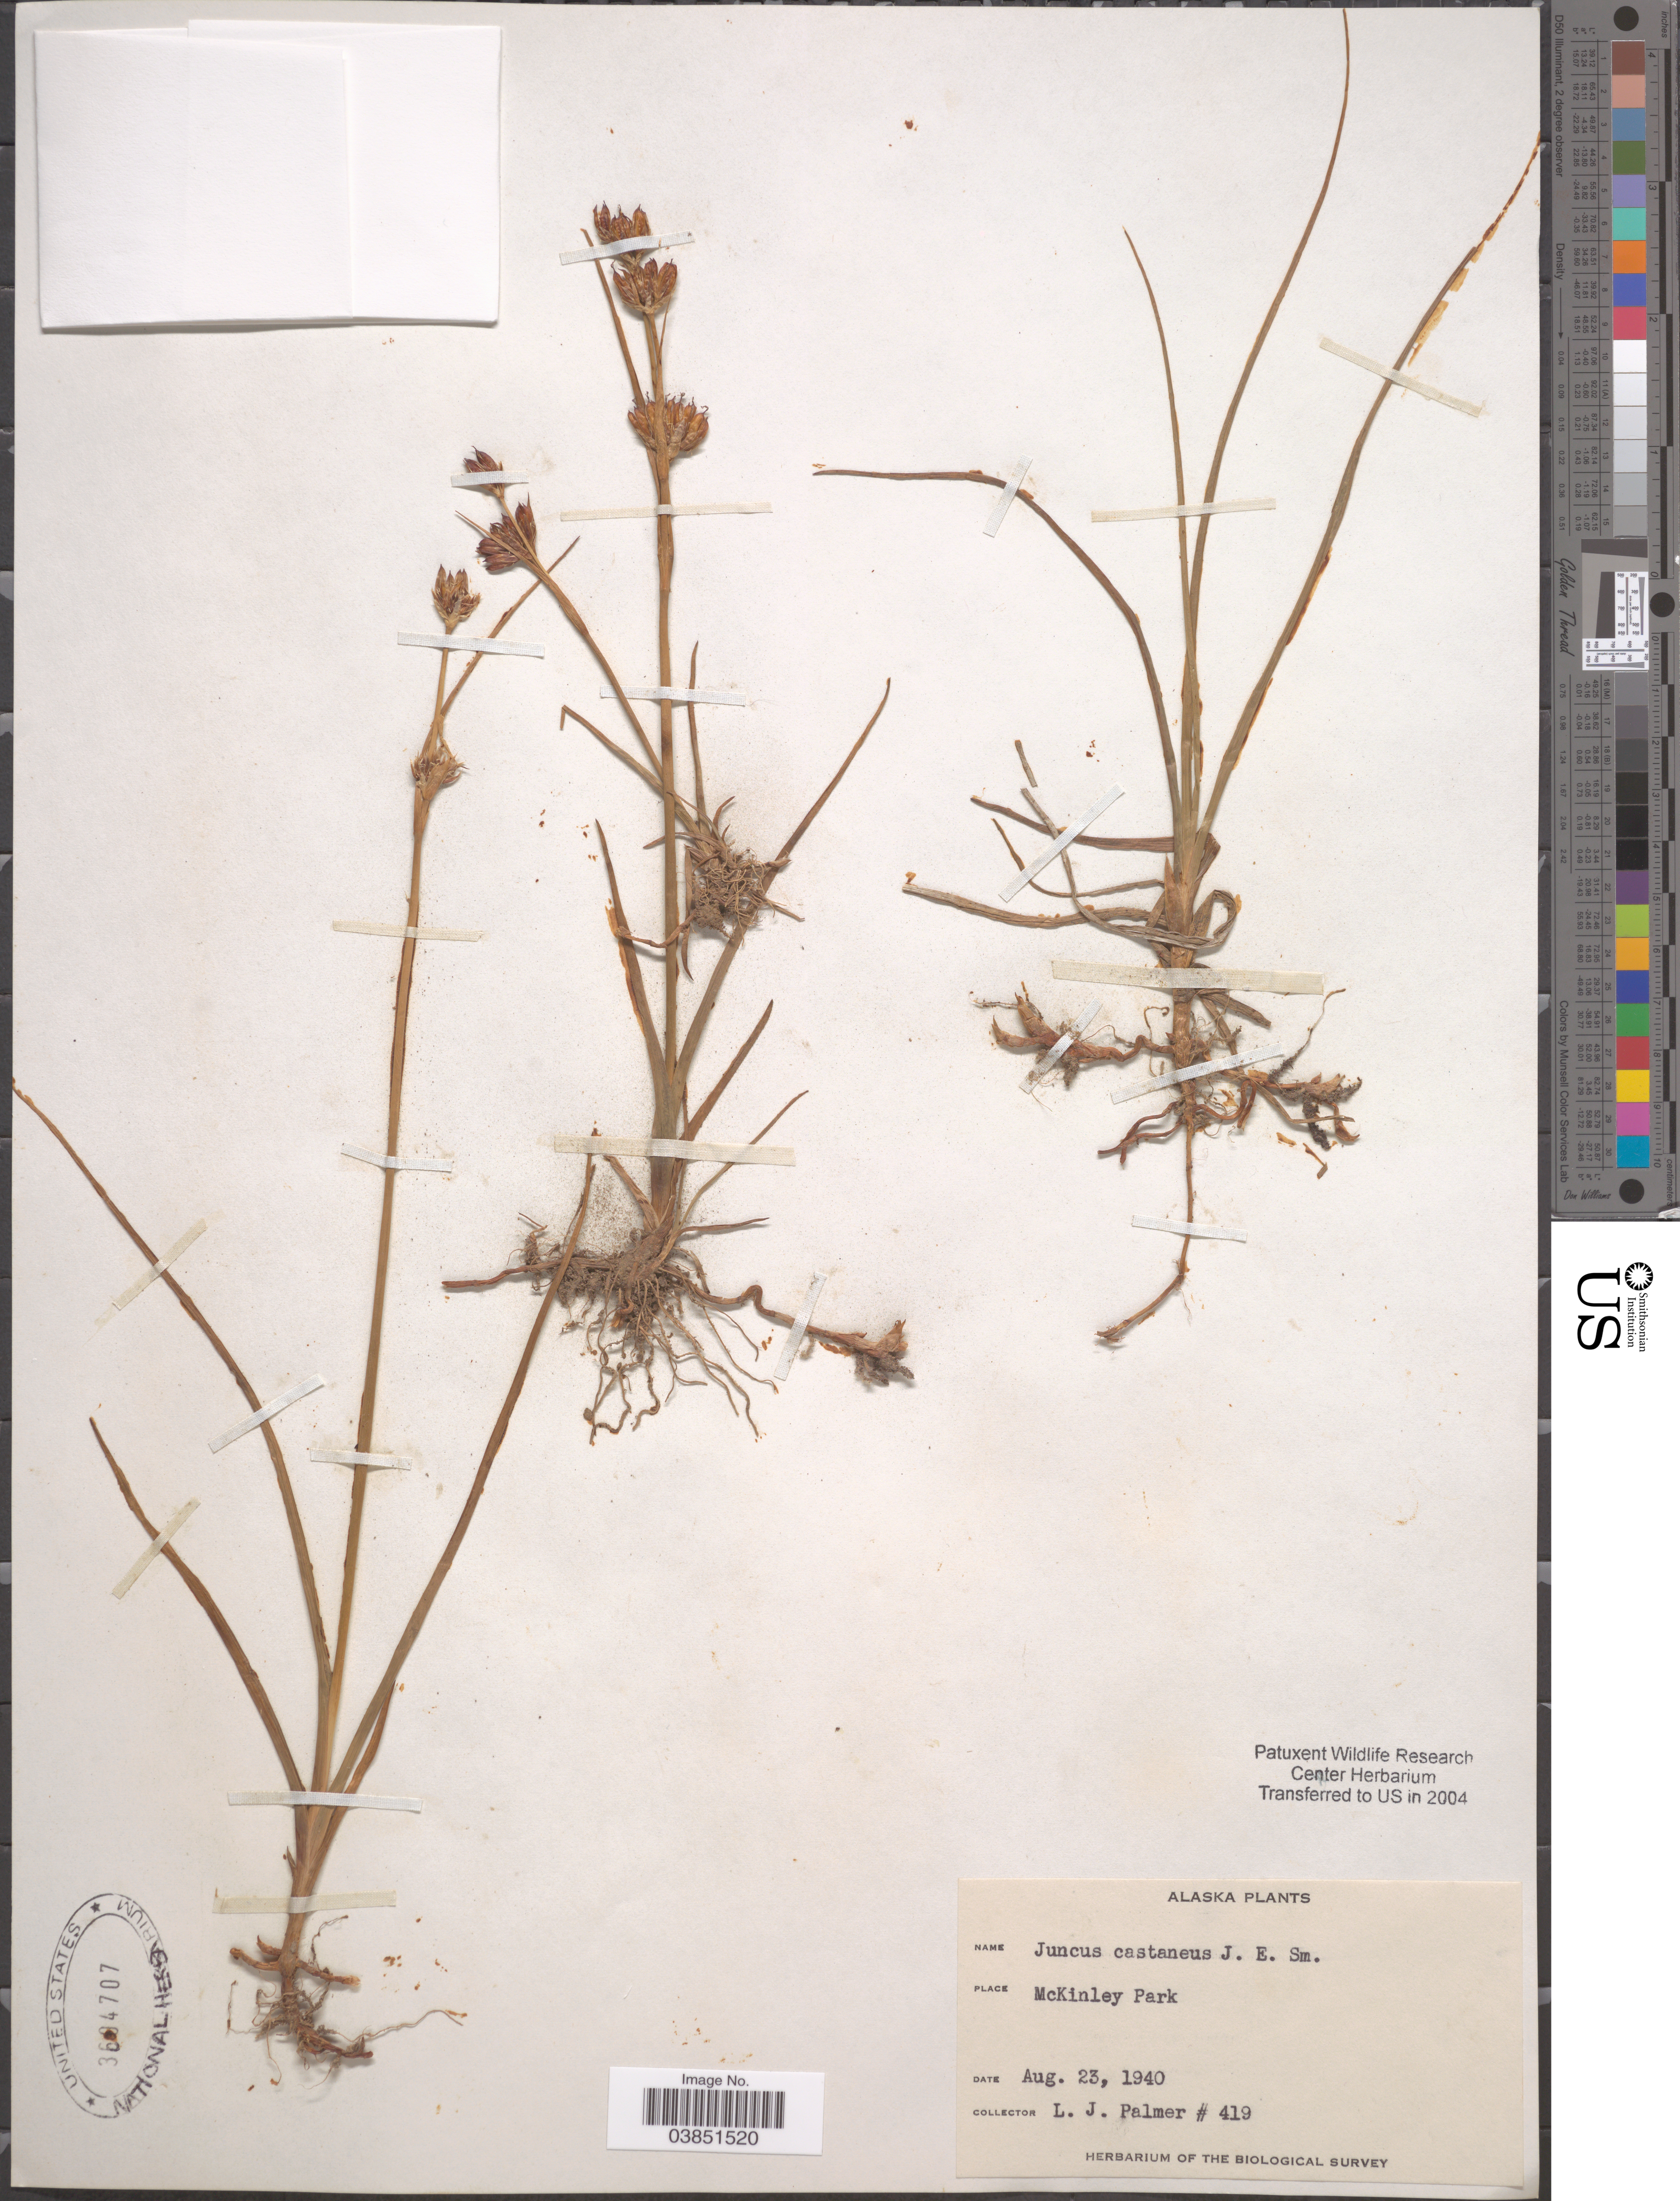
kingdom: Plantae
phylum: Tracheophyta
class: Liliopsida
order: Poales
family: Juncaceae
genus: Juncus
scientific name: Juncus castaneus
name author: Sm.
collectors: L. J. Palmer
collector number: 419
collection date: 1940-08-23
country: United States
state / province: Alaska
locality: McKinley Park.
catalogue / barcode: US 3604707